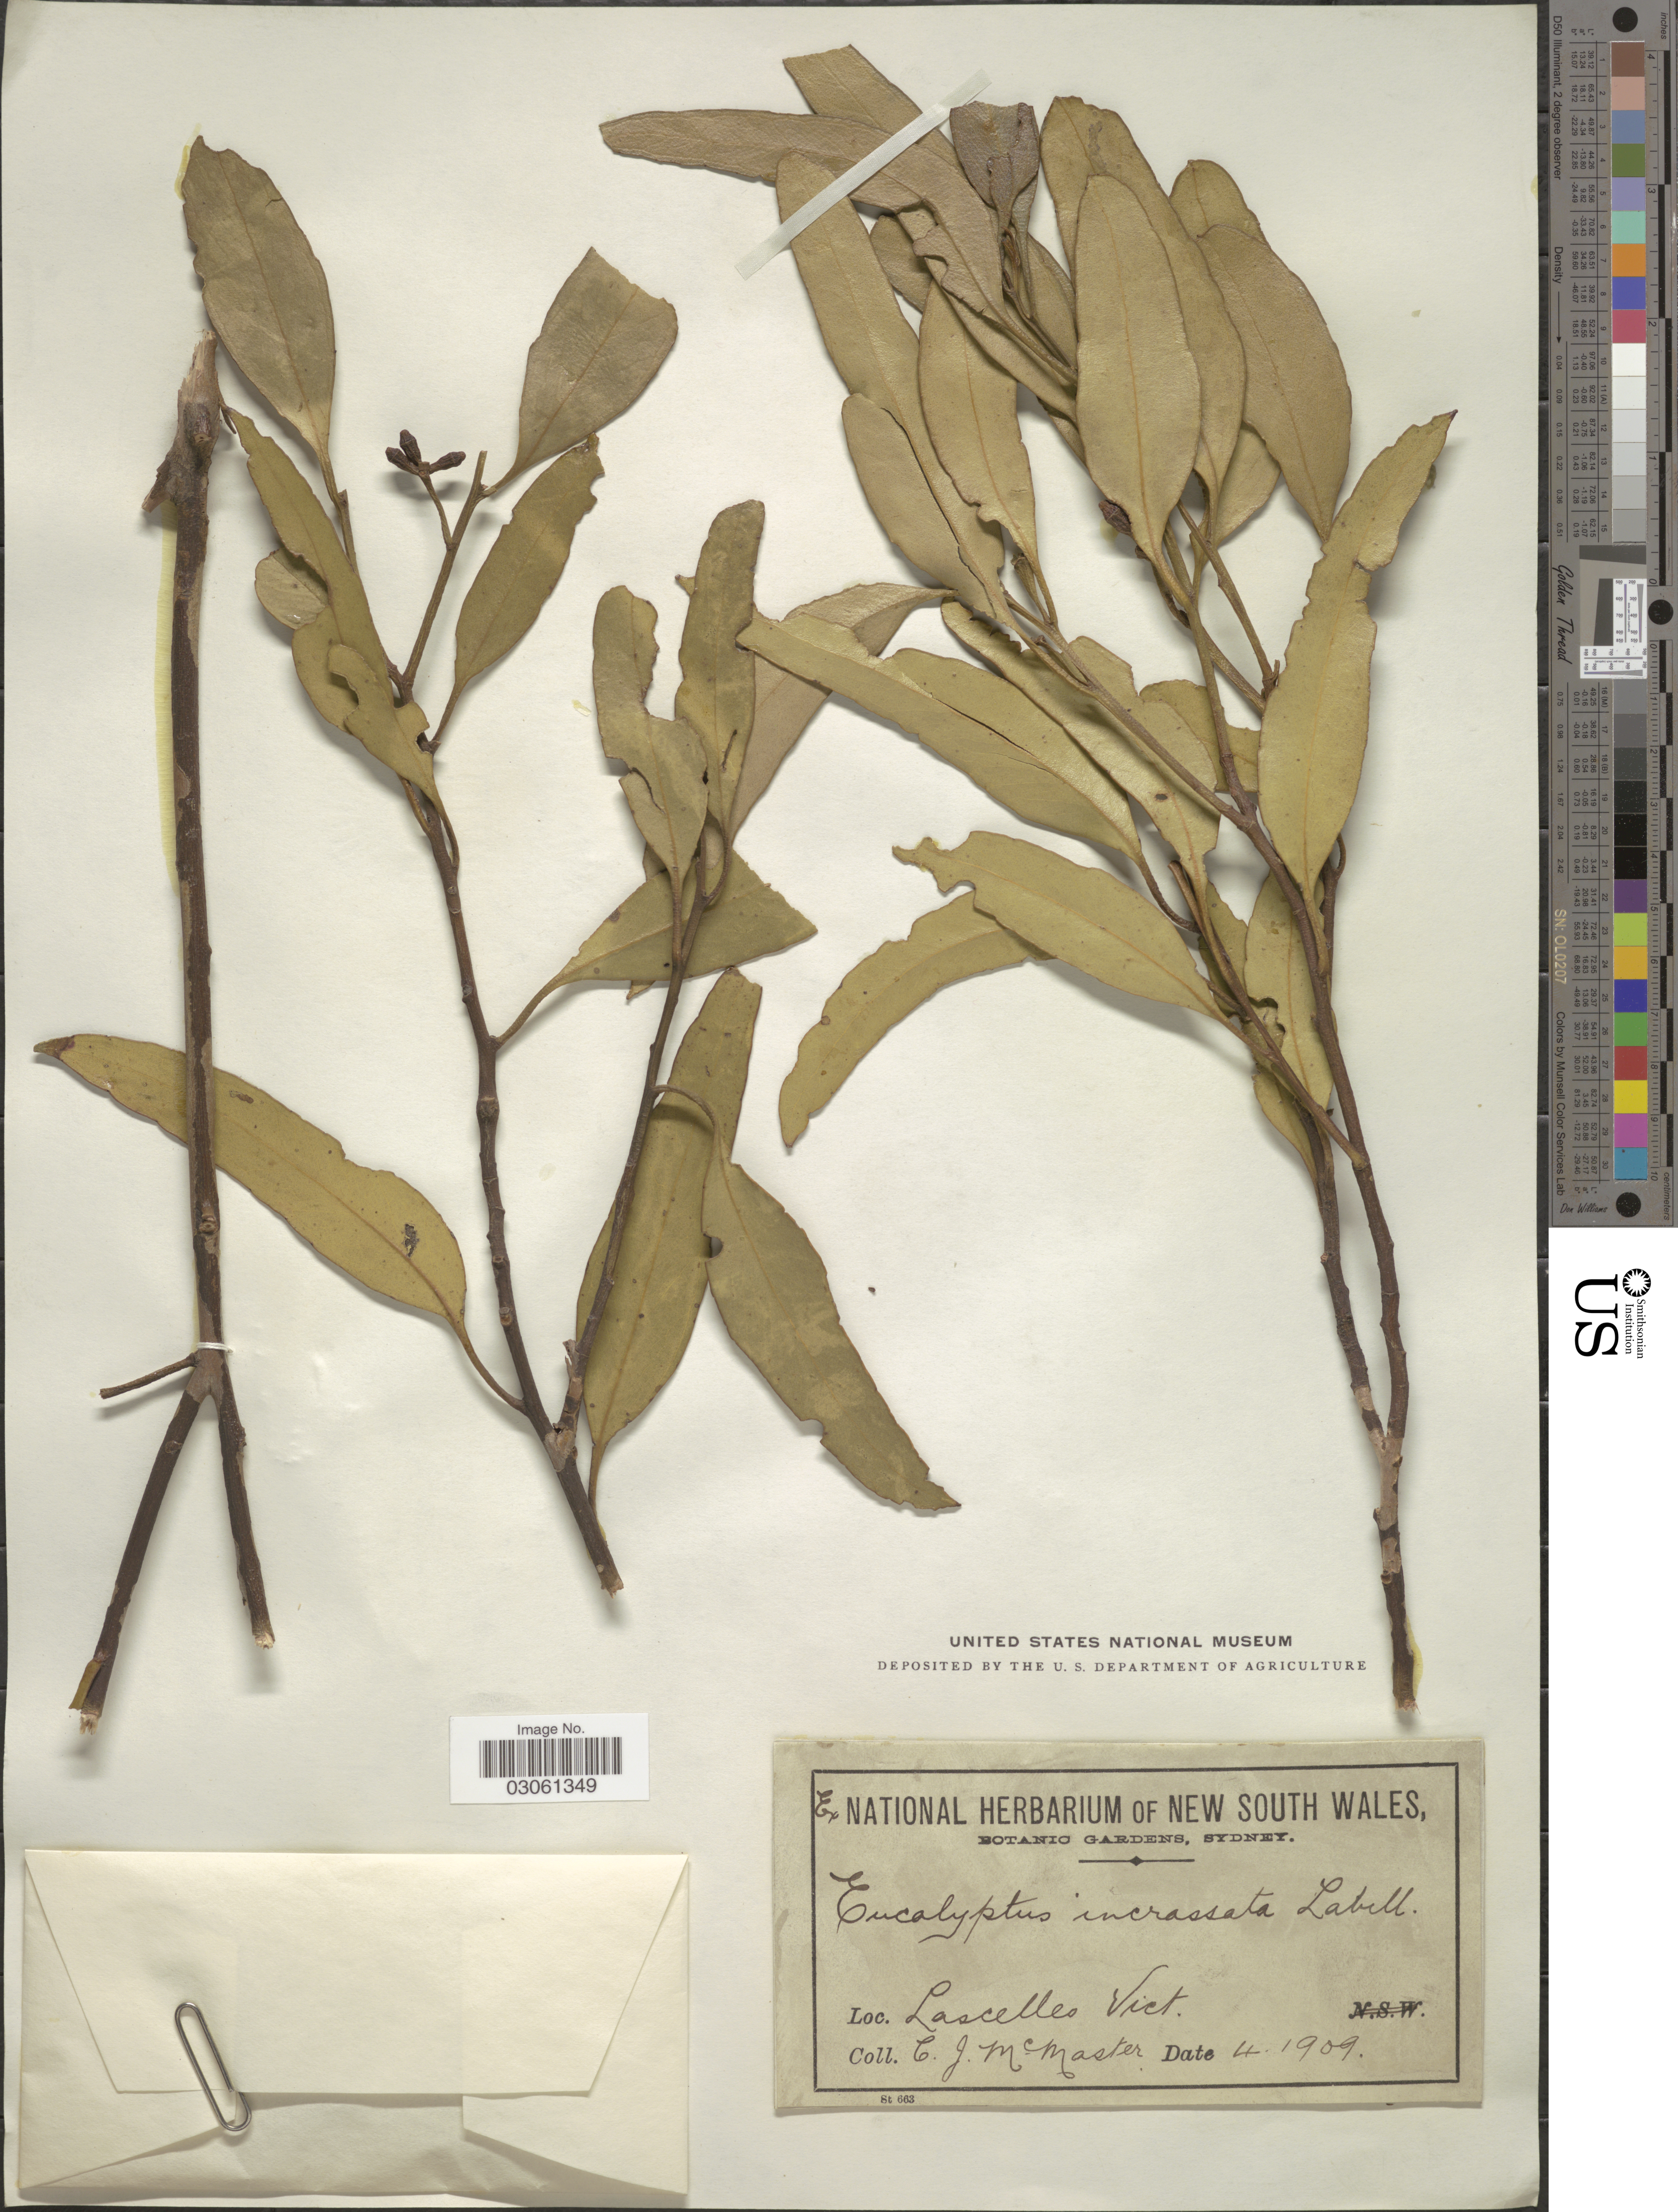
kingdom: Plantae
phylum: Tracheophyta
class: Magnoliopsida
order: Myrtales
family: Myrtaceae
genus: Eucalyptus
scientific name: Eucalyptus incrassata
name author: Labill.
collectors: C. McMaster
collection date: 1909-04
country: Australia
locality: Lascelles Vict.